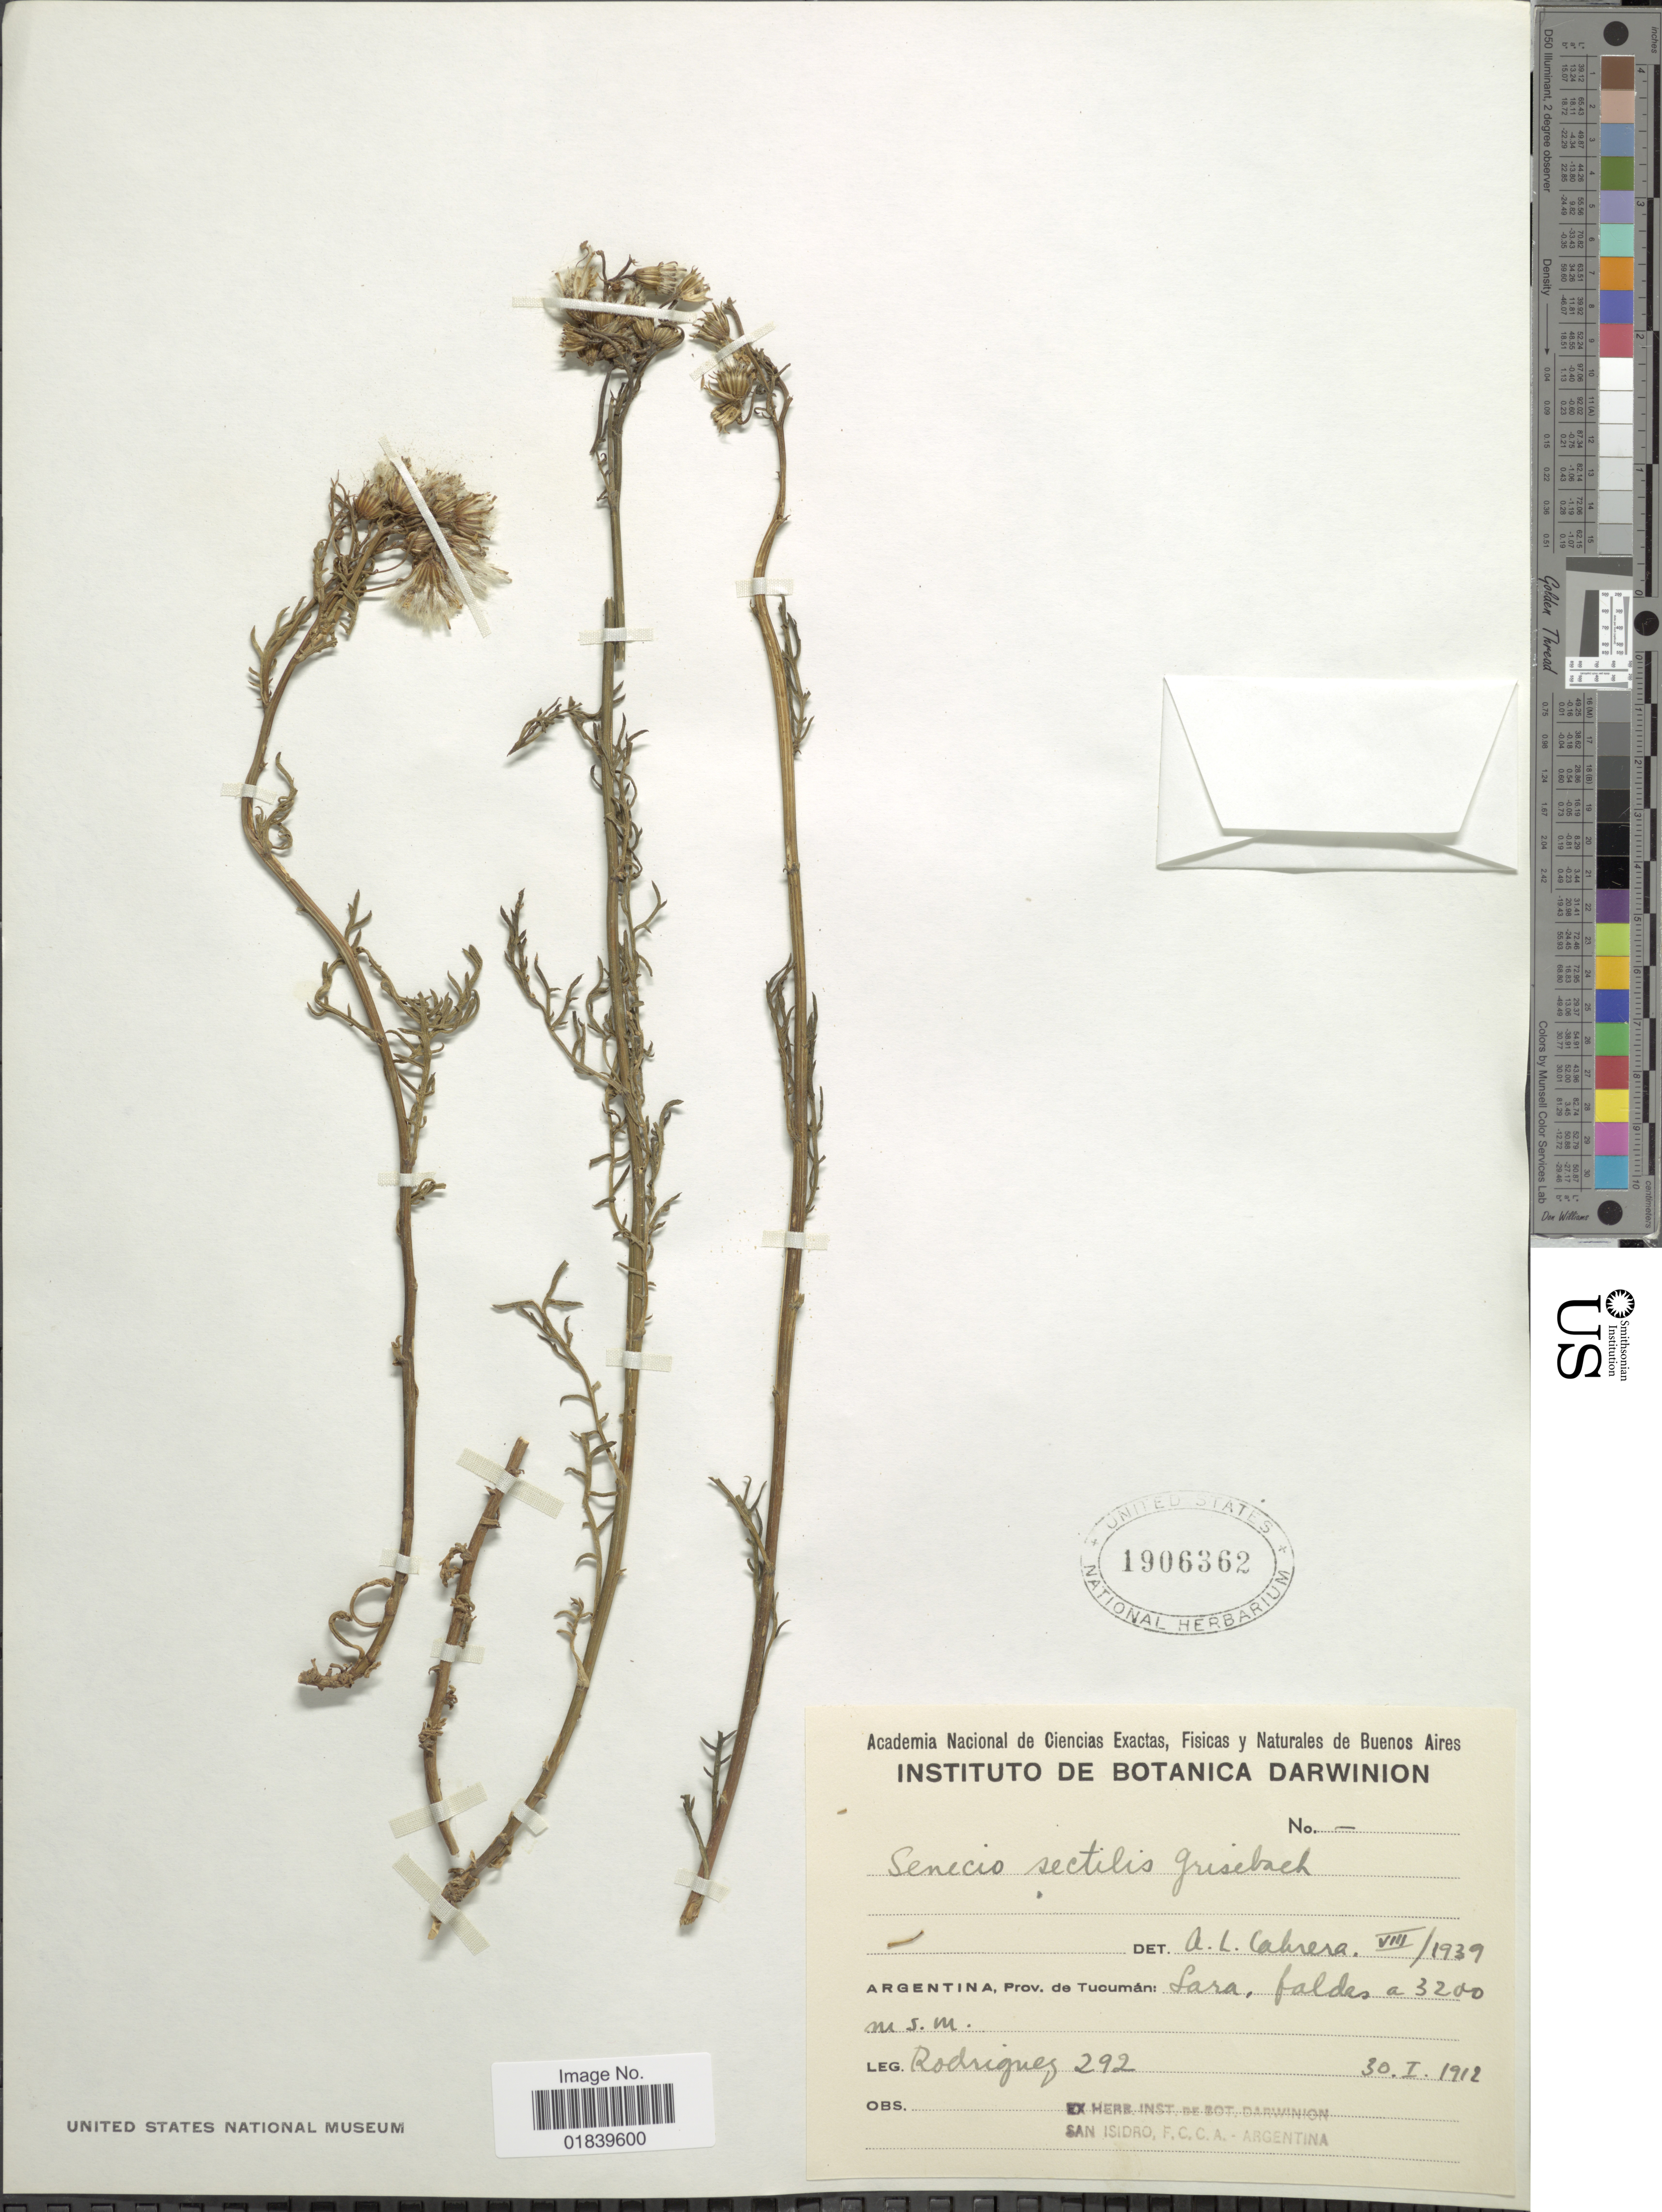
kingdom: Plantae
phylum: Tracheophyta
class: Magnoliopsida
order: Asterales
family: Asteraceae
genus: Senecio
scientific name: Senecio sectilis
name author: Griseb.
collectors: Rodriguez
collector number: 292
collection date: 1912-01-30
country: Argentina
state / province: Tucuman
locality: Argentina, Prov. de Tucuman: Sara, Faldes.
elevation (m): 3200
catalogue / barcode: US 1906362